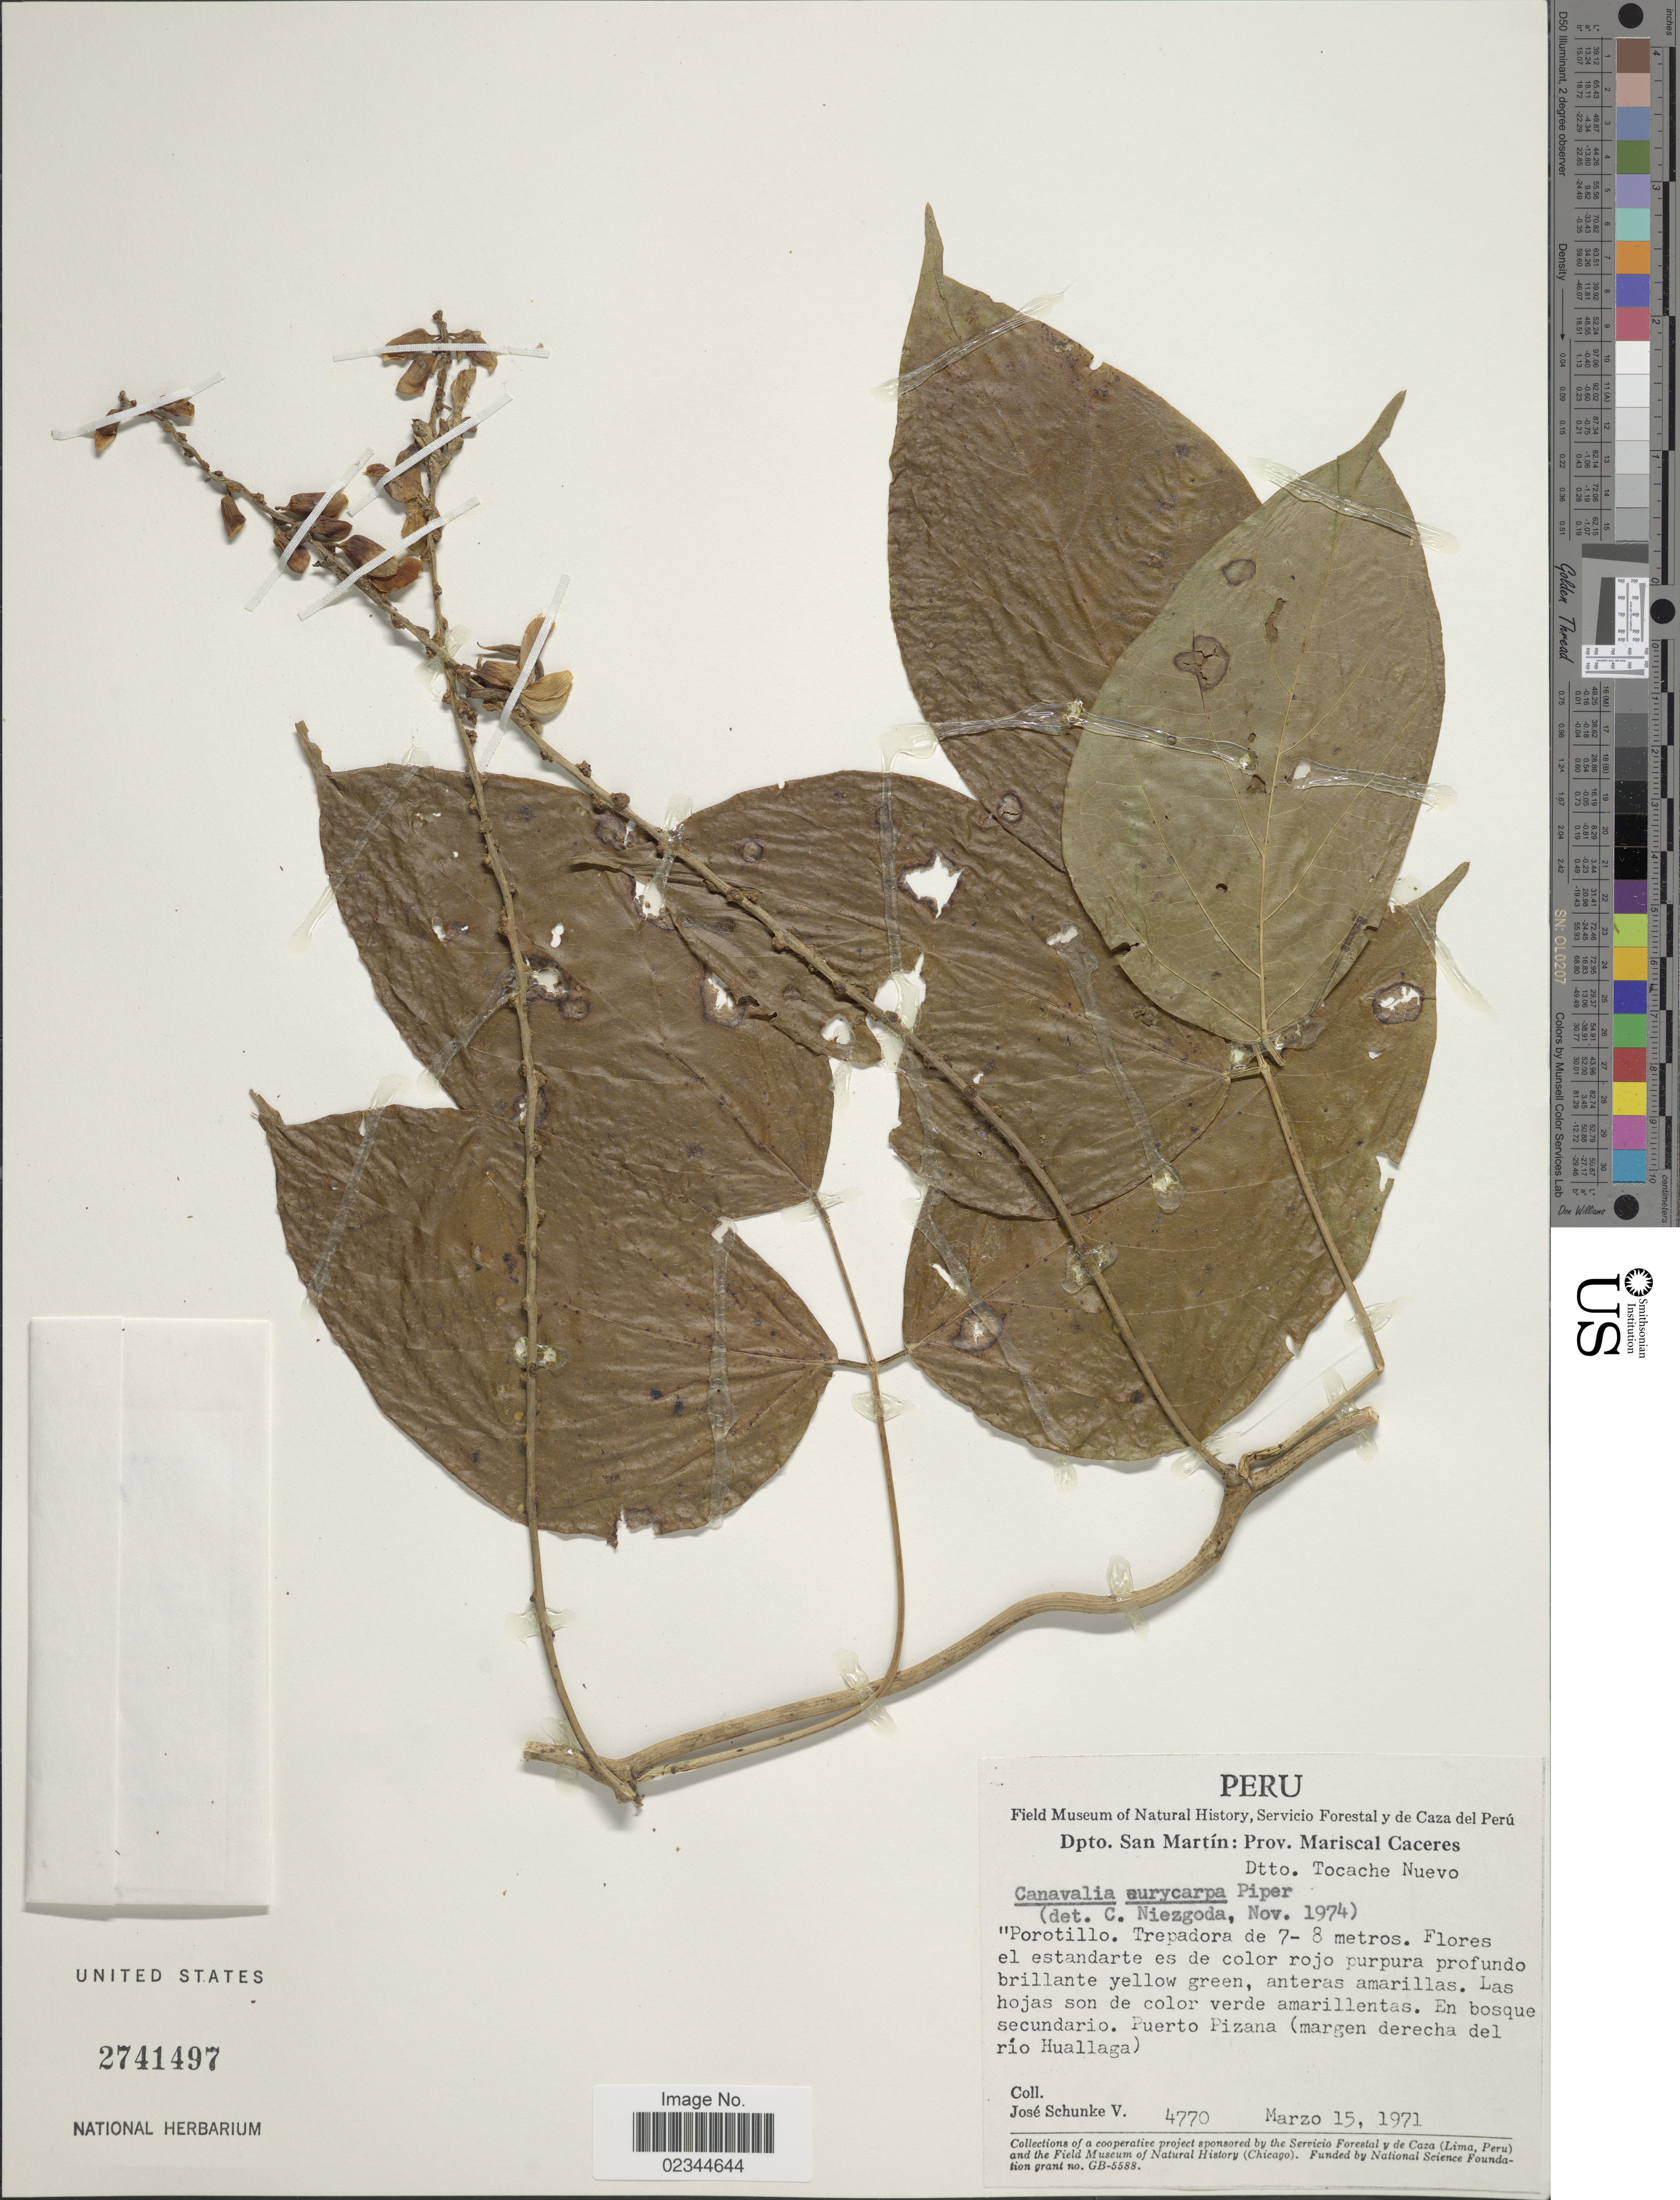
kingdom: Plantae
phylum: Tracheophyta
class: Magnoliopsida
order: Fabales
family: Fabaceae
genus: Canavalia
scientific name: Canavalia eurycarpa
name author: Piper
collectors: J. Schunke Vigo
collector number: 4770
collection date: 1971-03-15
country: Peru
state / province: San Martín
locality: Prov. Mariscal Caceres, Dtto. Tocache Nuevo, Puerto Pizana (margen derecha del Rio Huallaga)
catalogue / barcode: US 2741497